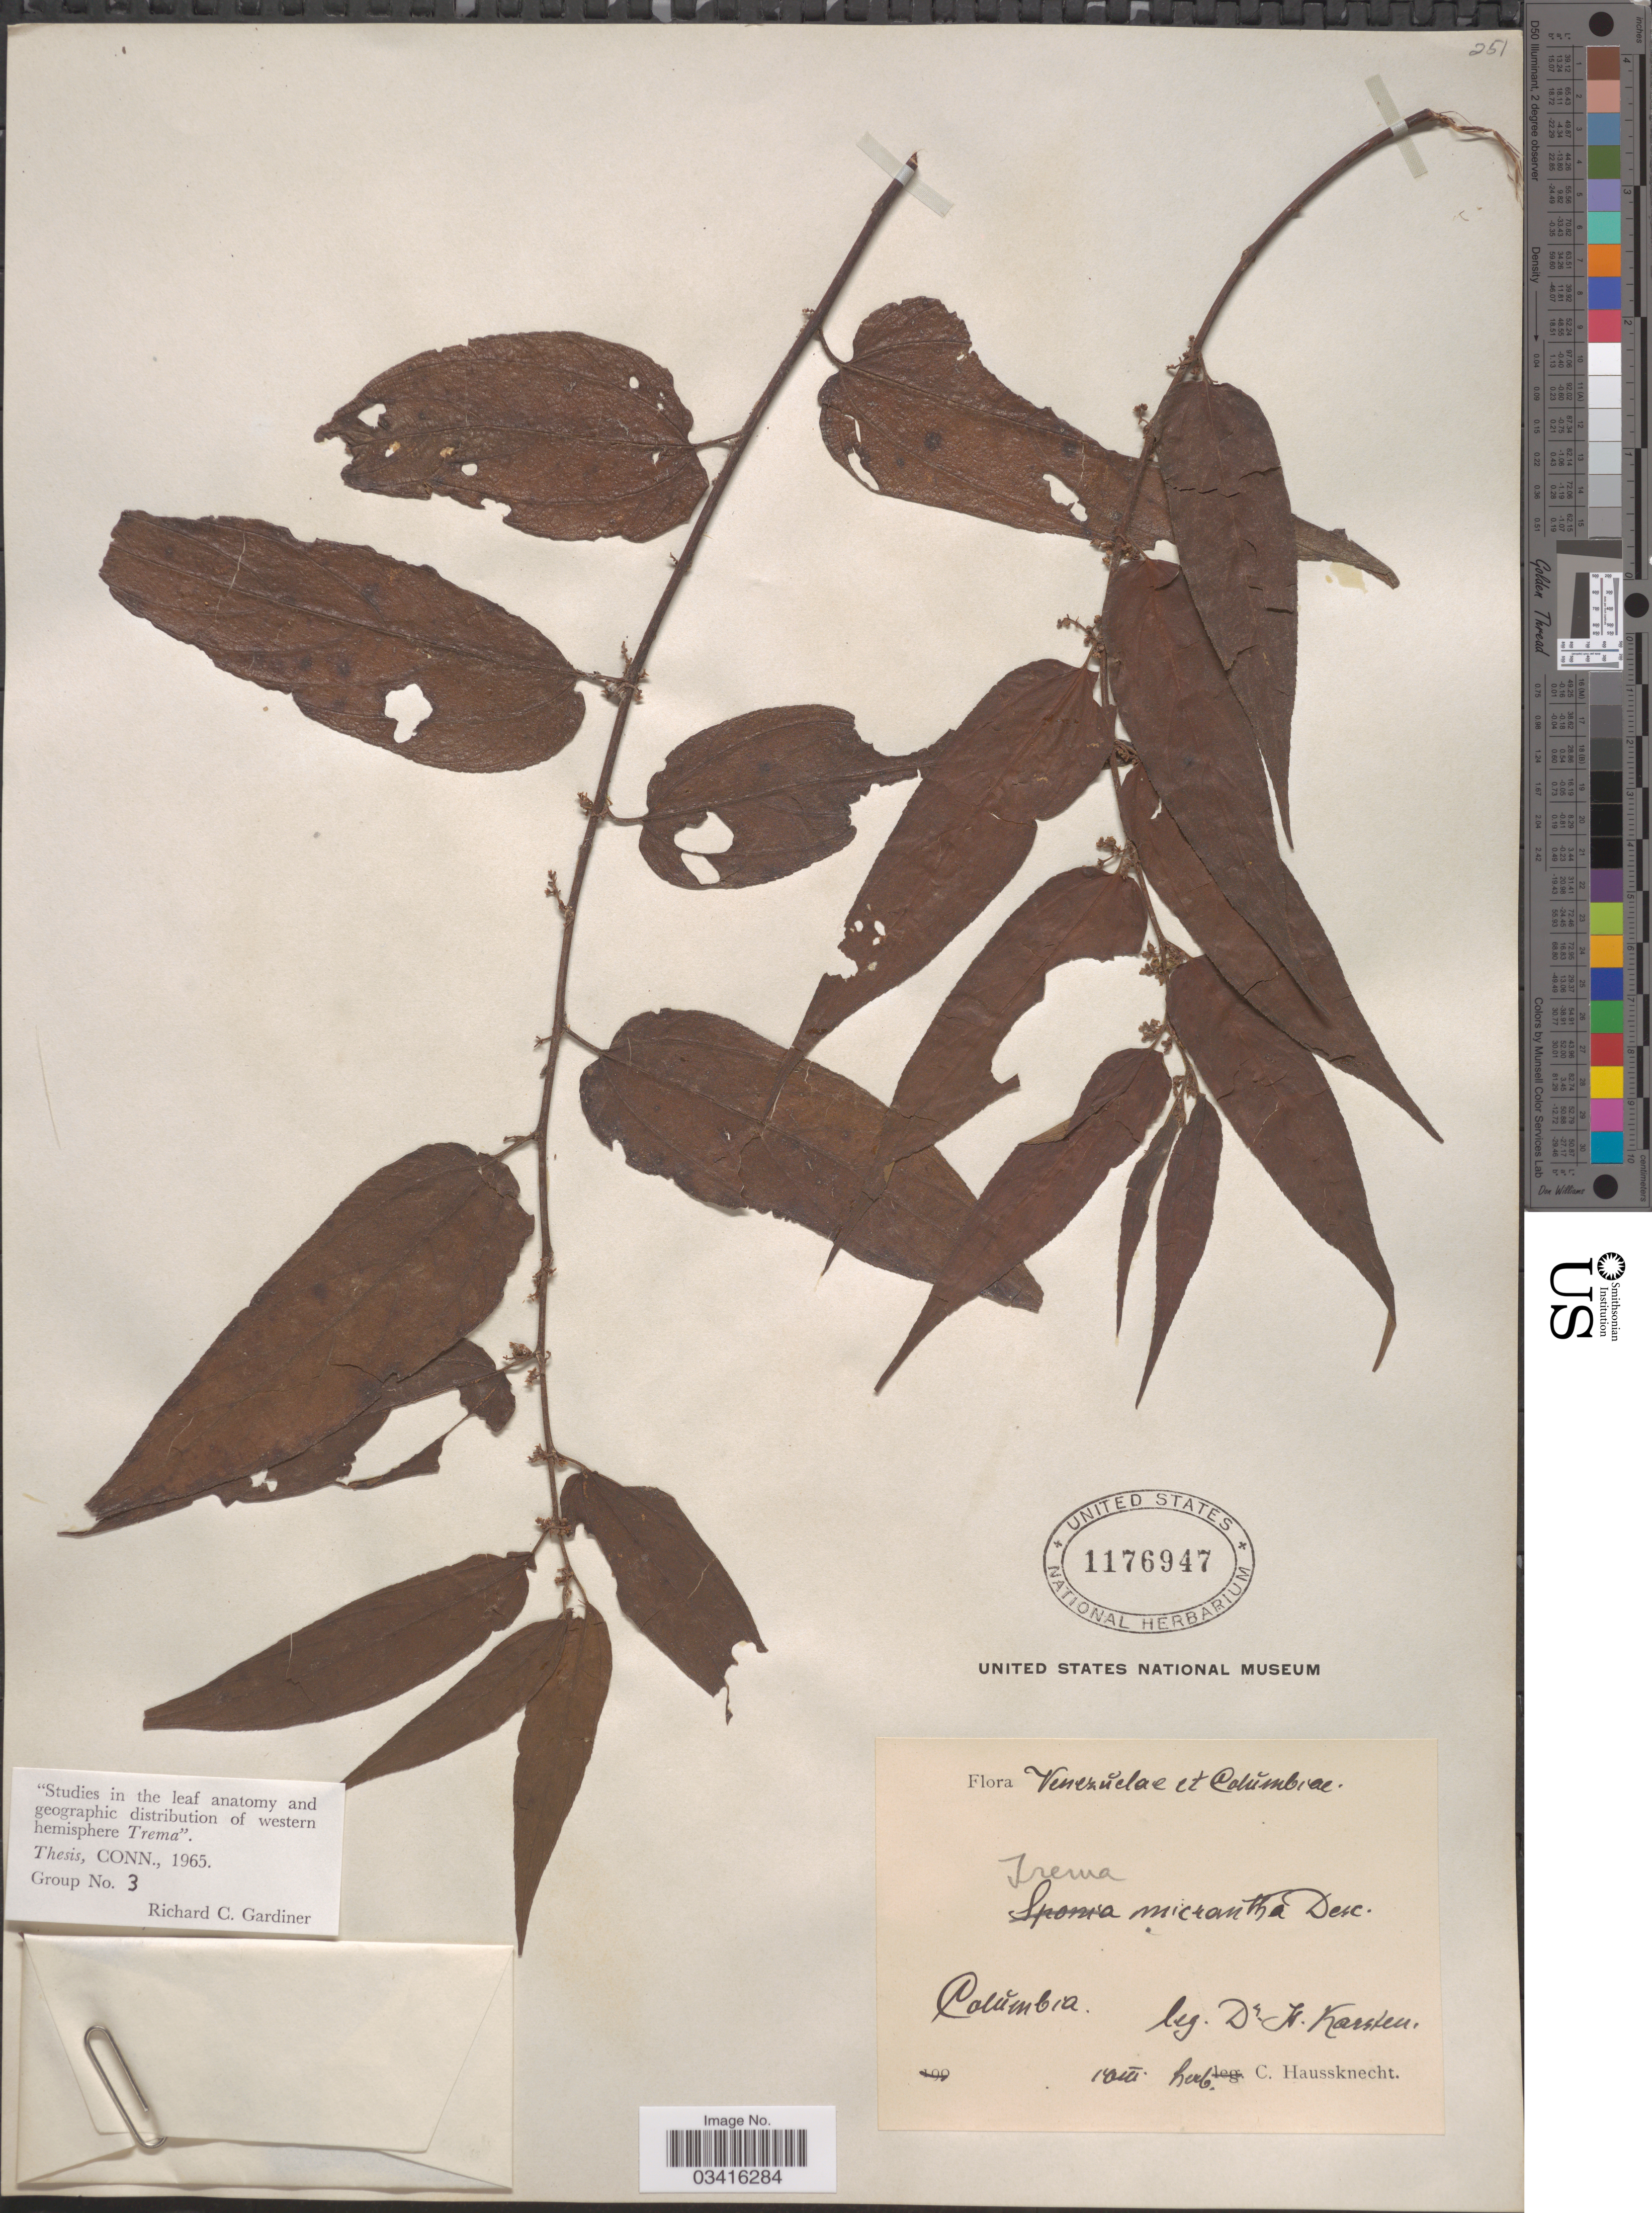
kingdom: Plantae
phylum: Tracheophyta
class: Magnoliopsida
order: Rosales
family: Cannabaceae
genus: Trema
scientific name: Trema micranthum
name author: (L.) Blume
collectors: K. Karsten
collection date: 1900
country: Colombia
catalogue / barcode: US 1176947